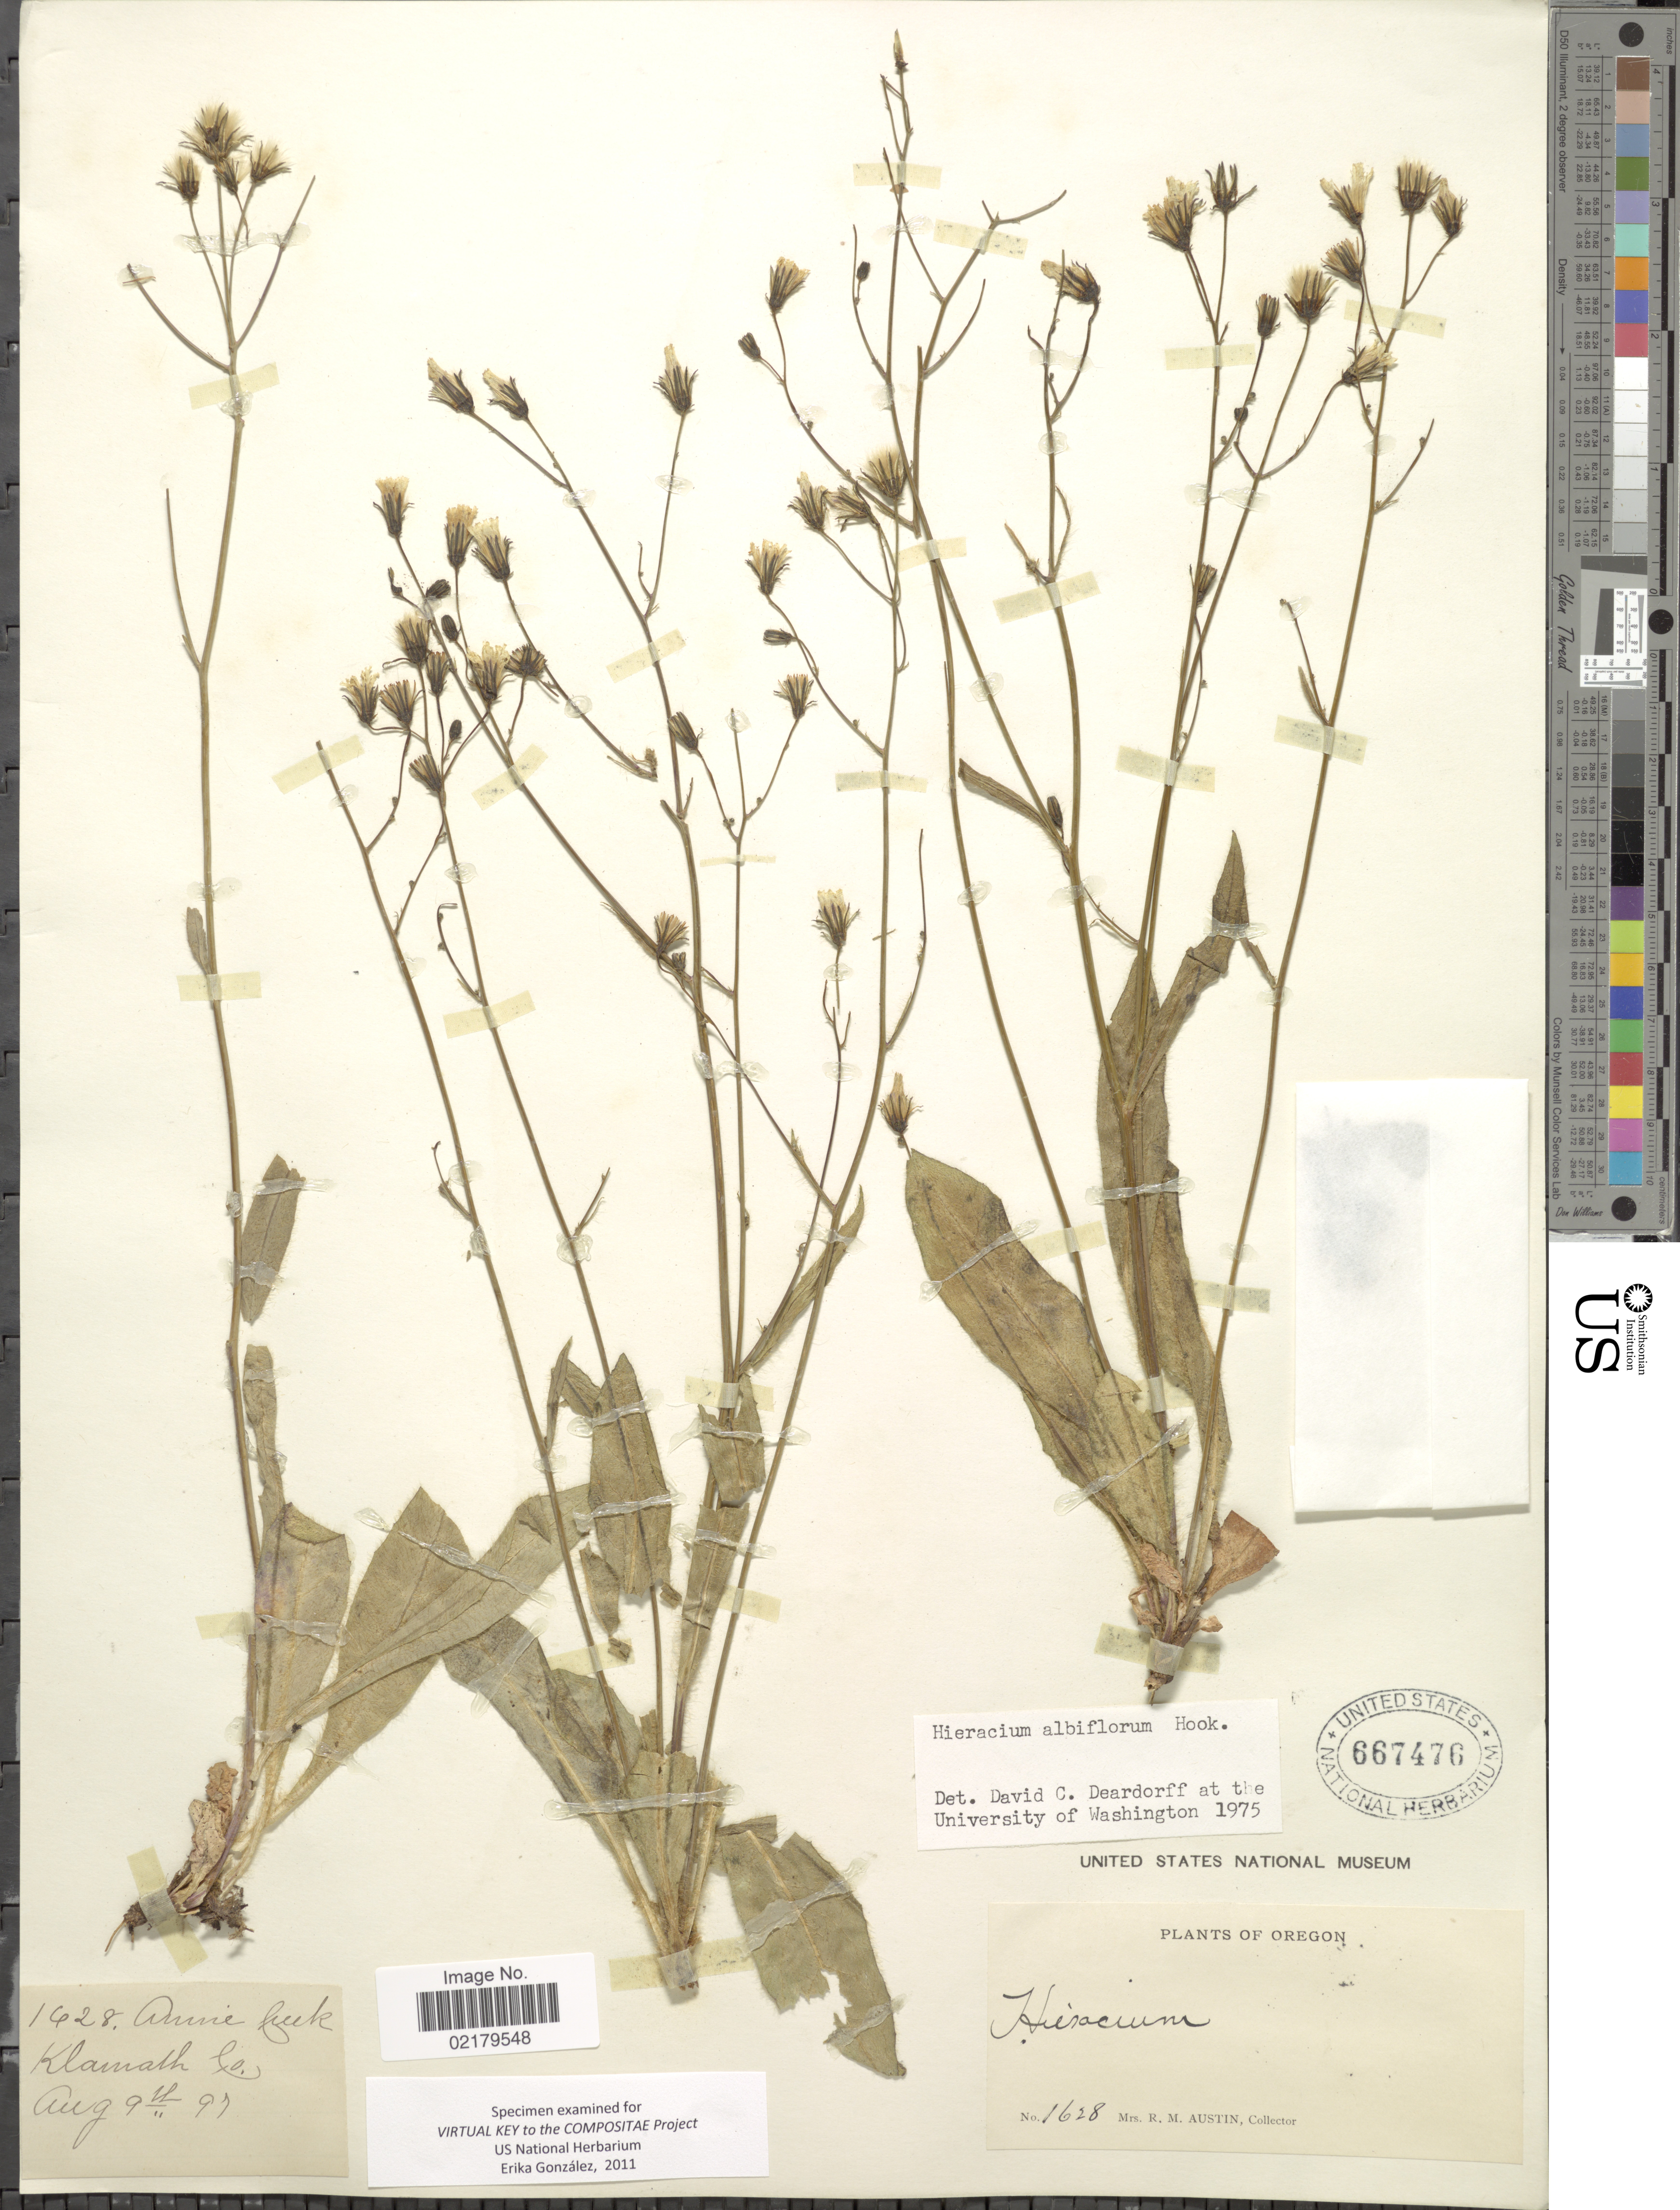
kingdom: Plantae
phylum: Tracheophyta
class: Magnoliopsida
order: Asterales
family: Asteraceae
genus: Hieracium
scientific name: Hieracium albiflorum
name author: Hook.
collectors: R. Austin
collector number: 1628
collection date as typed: Transcribed d/m/y: 9/8/97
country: United States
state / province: Oregon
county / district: Klamath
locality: Klamath Co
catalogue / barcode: US 667476